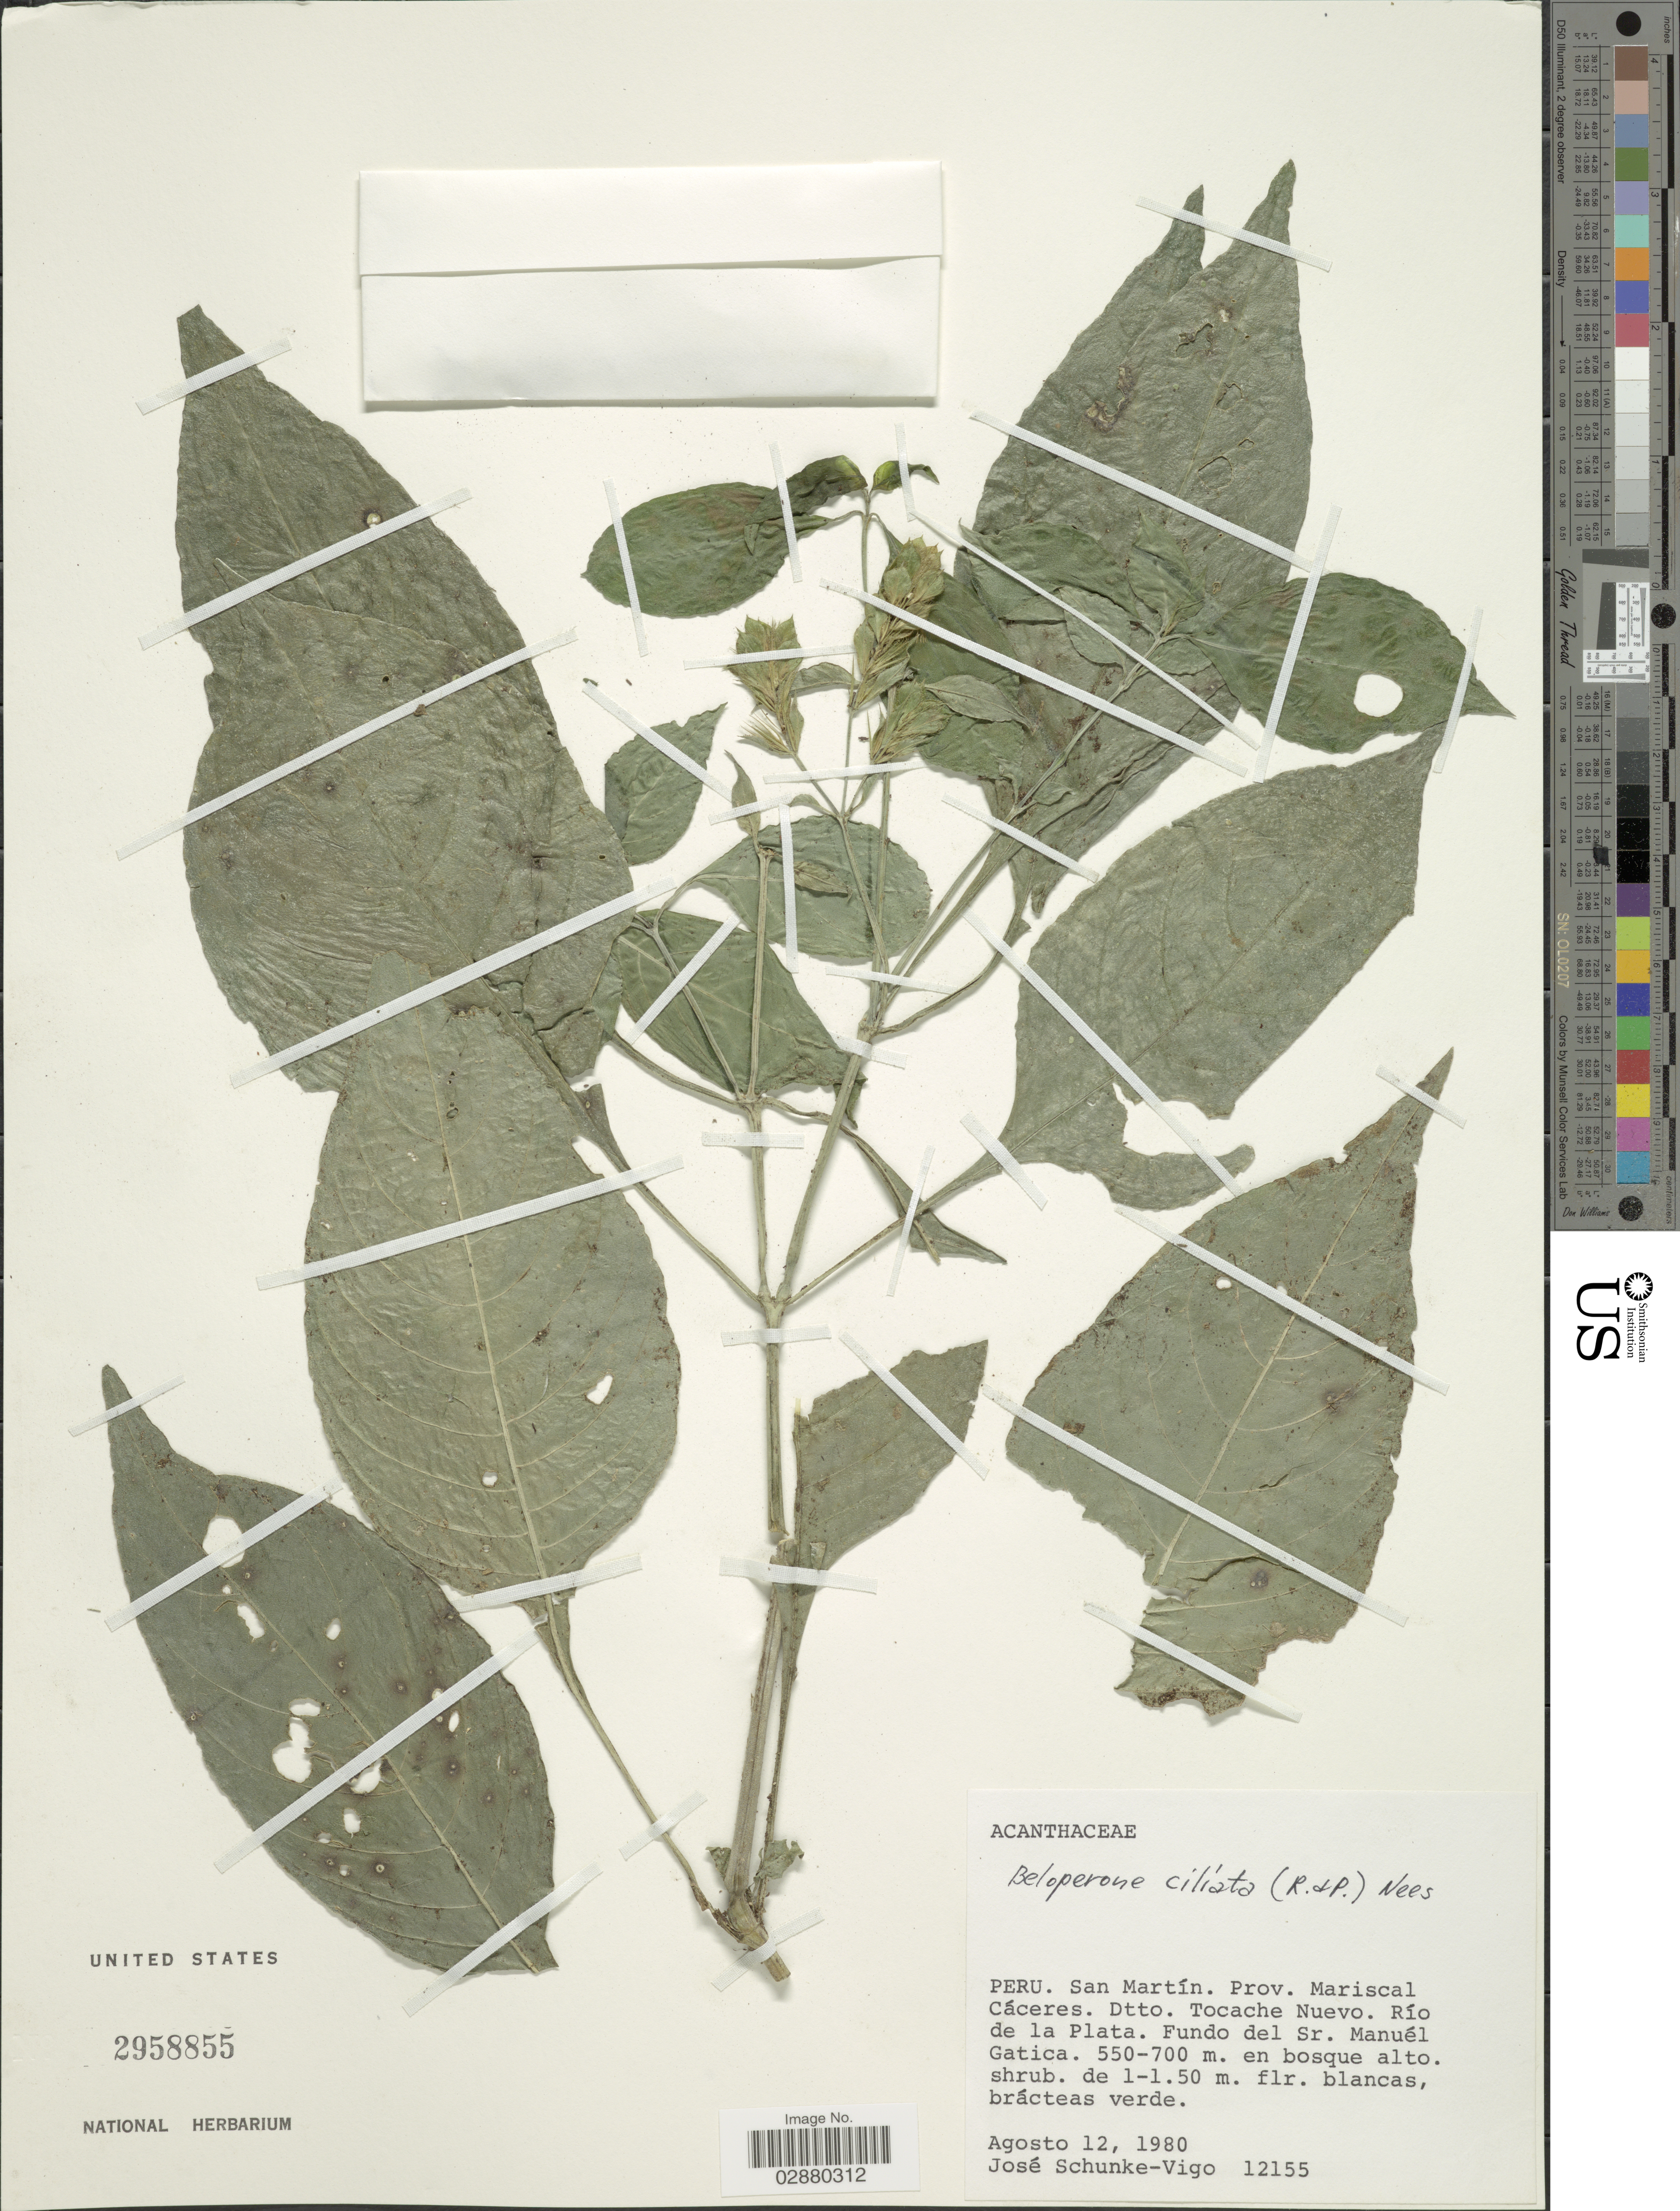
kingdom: Plantae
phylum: Tracheophyta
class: Magnoliopsida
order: Lamiales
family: Acanthaceae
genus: Justicia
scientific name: Justicia radicans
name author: Vahl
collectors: J. Schunke Vigo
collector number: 12155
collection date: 1980-08-12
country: Peru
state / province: San Martín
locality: Prov. Mariscal Cáceres. Dtto. Tocache Nuevo. Río de la Plata. Fundo del Sr. Manuél Gatica.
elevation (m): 550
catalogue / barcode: US 2958855